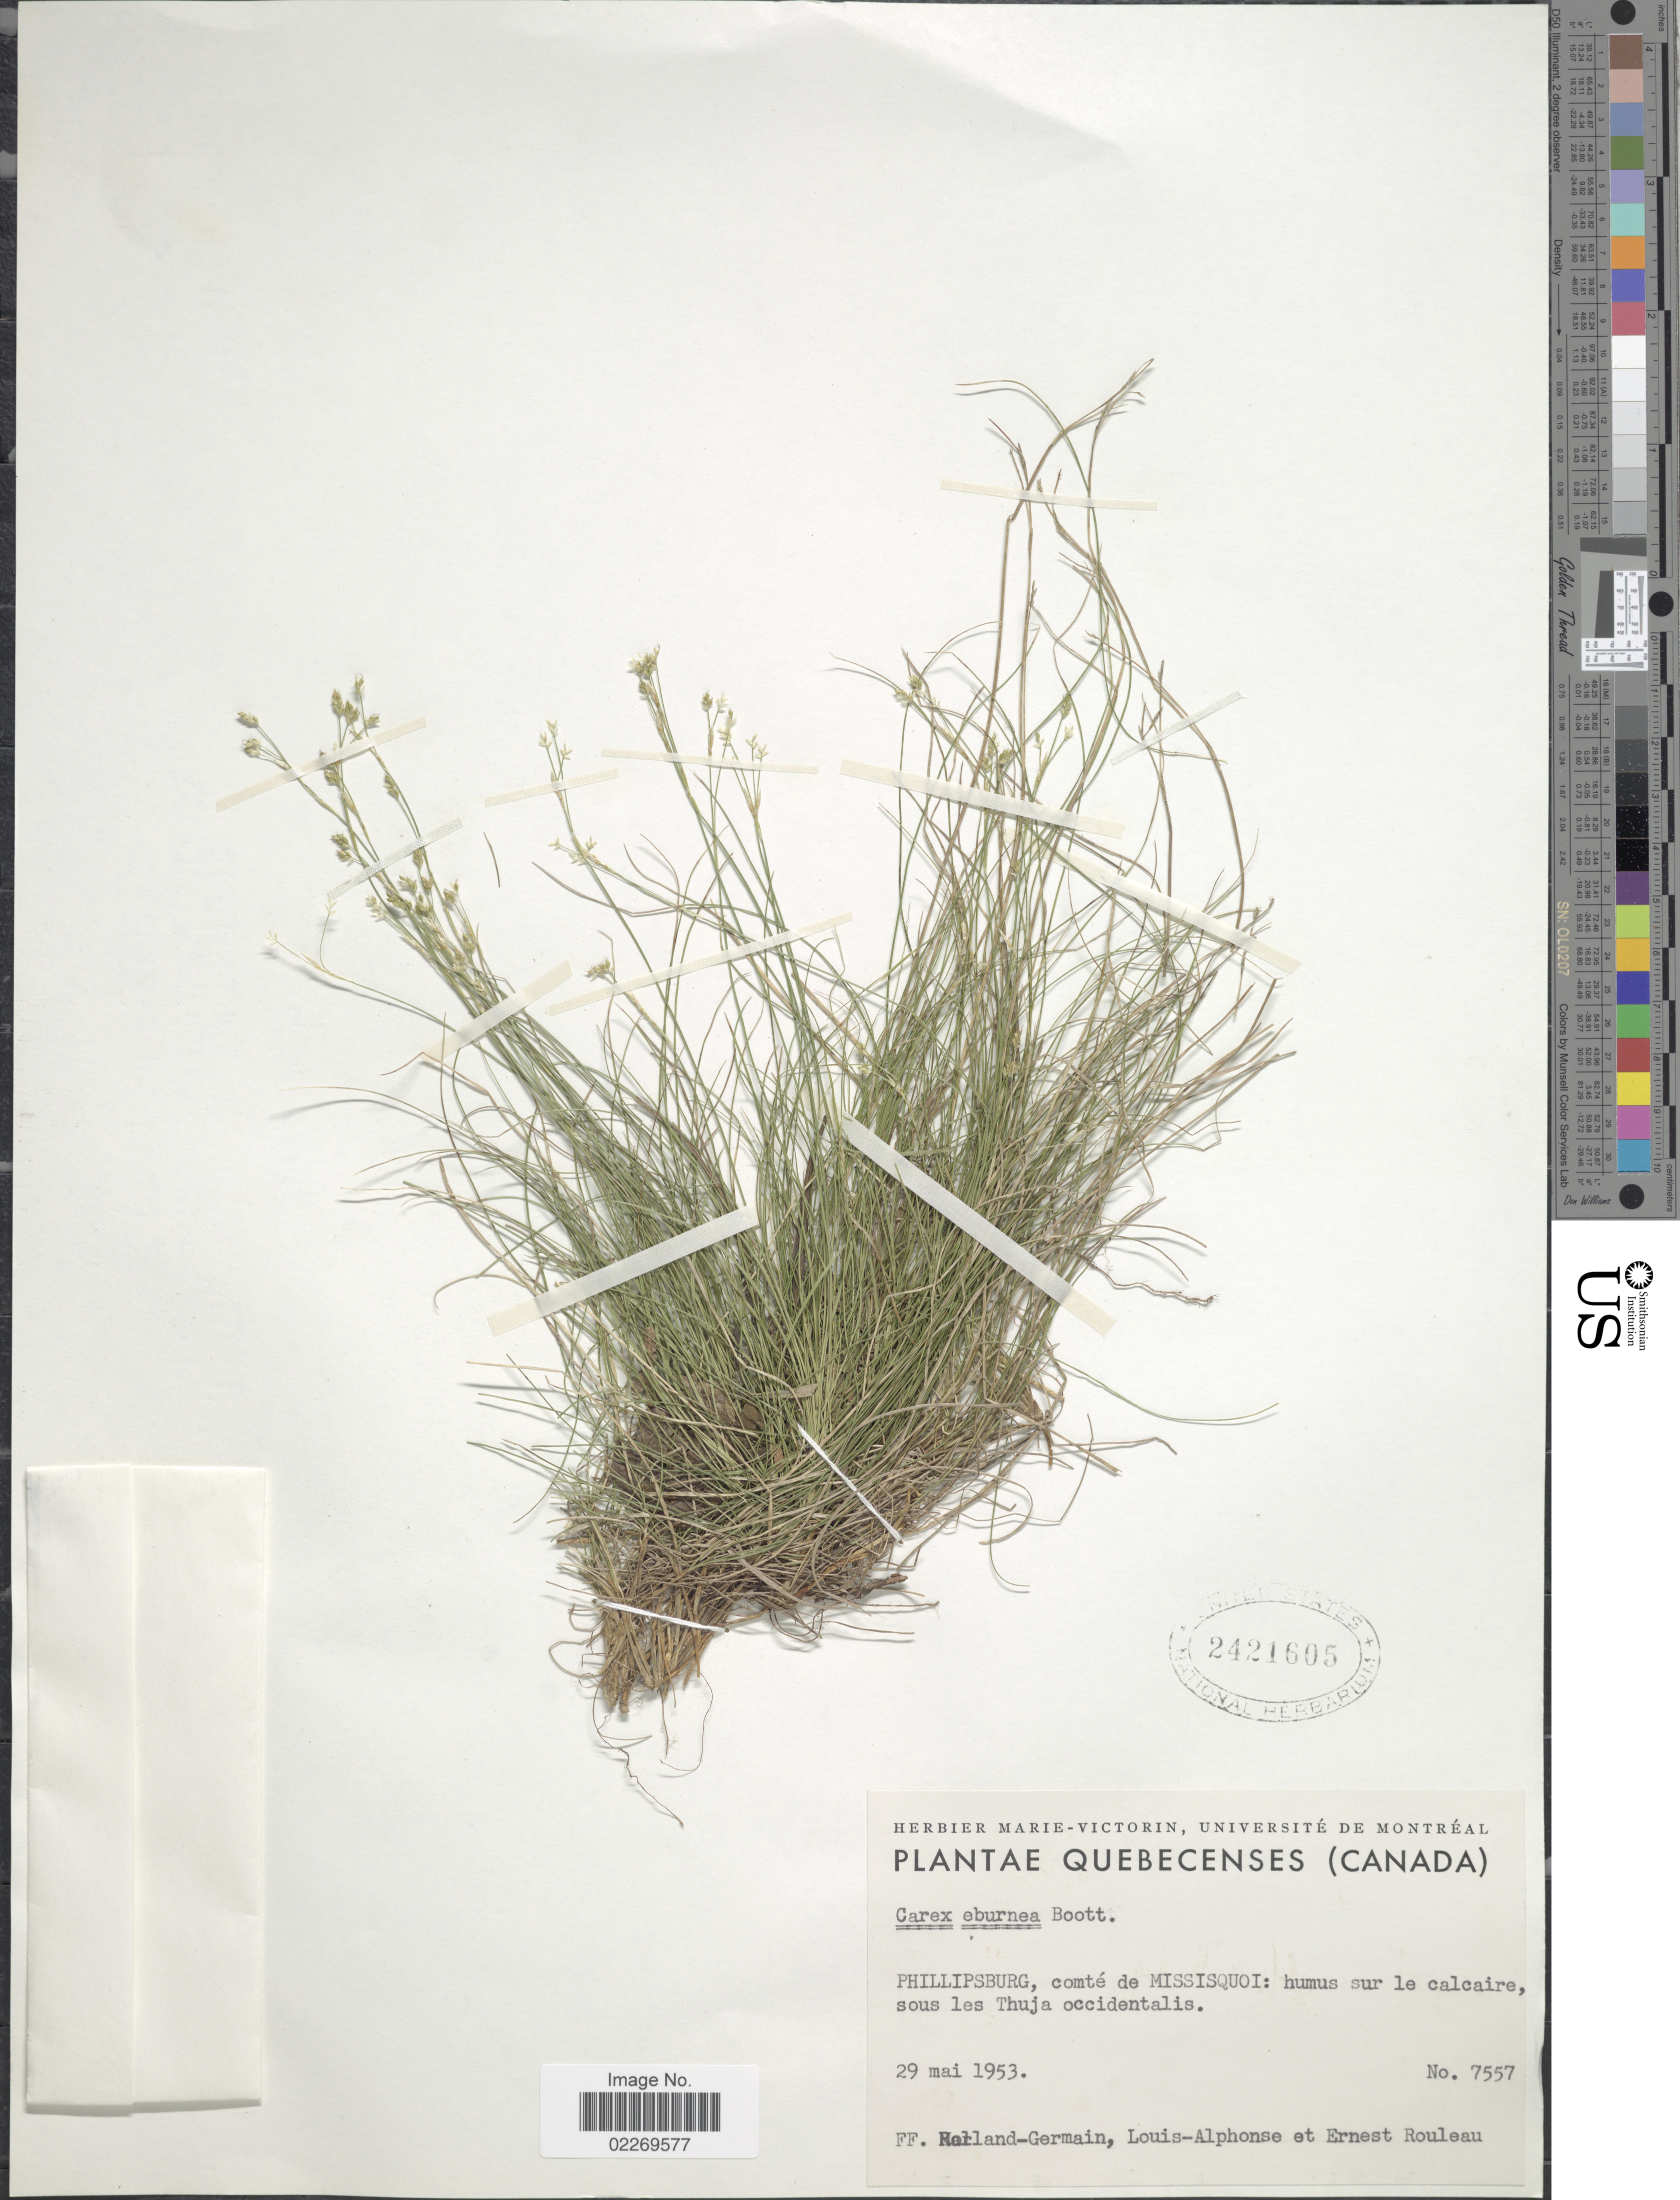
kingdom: Plantae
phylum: Tracheophyta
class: Liliopsida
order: Poales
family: Cyperaceae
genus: Carex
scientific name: Carex eburnea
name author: Boott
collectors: Rolland-Germain, Louis-Alphonse & J. Rouleau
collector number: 7557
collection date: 1953-05-29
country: Canada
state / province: Quebec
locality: Phillipsburg, comte de Missisquoi: les Thuja occidentalis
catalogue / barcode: US 2421605